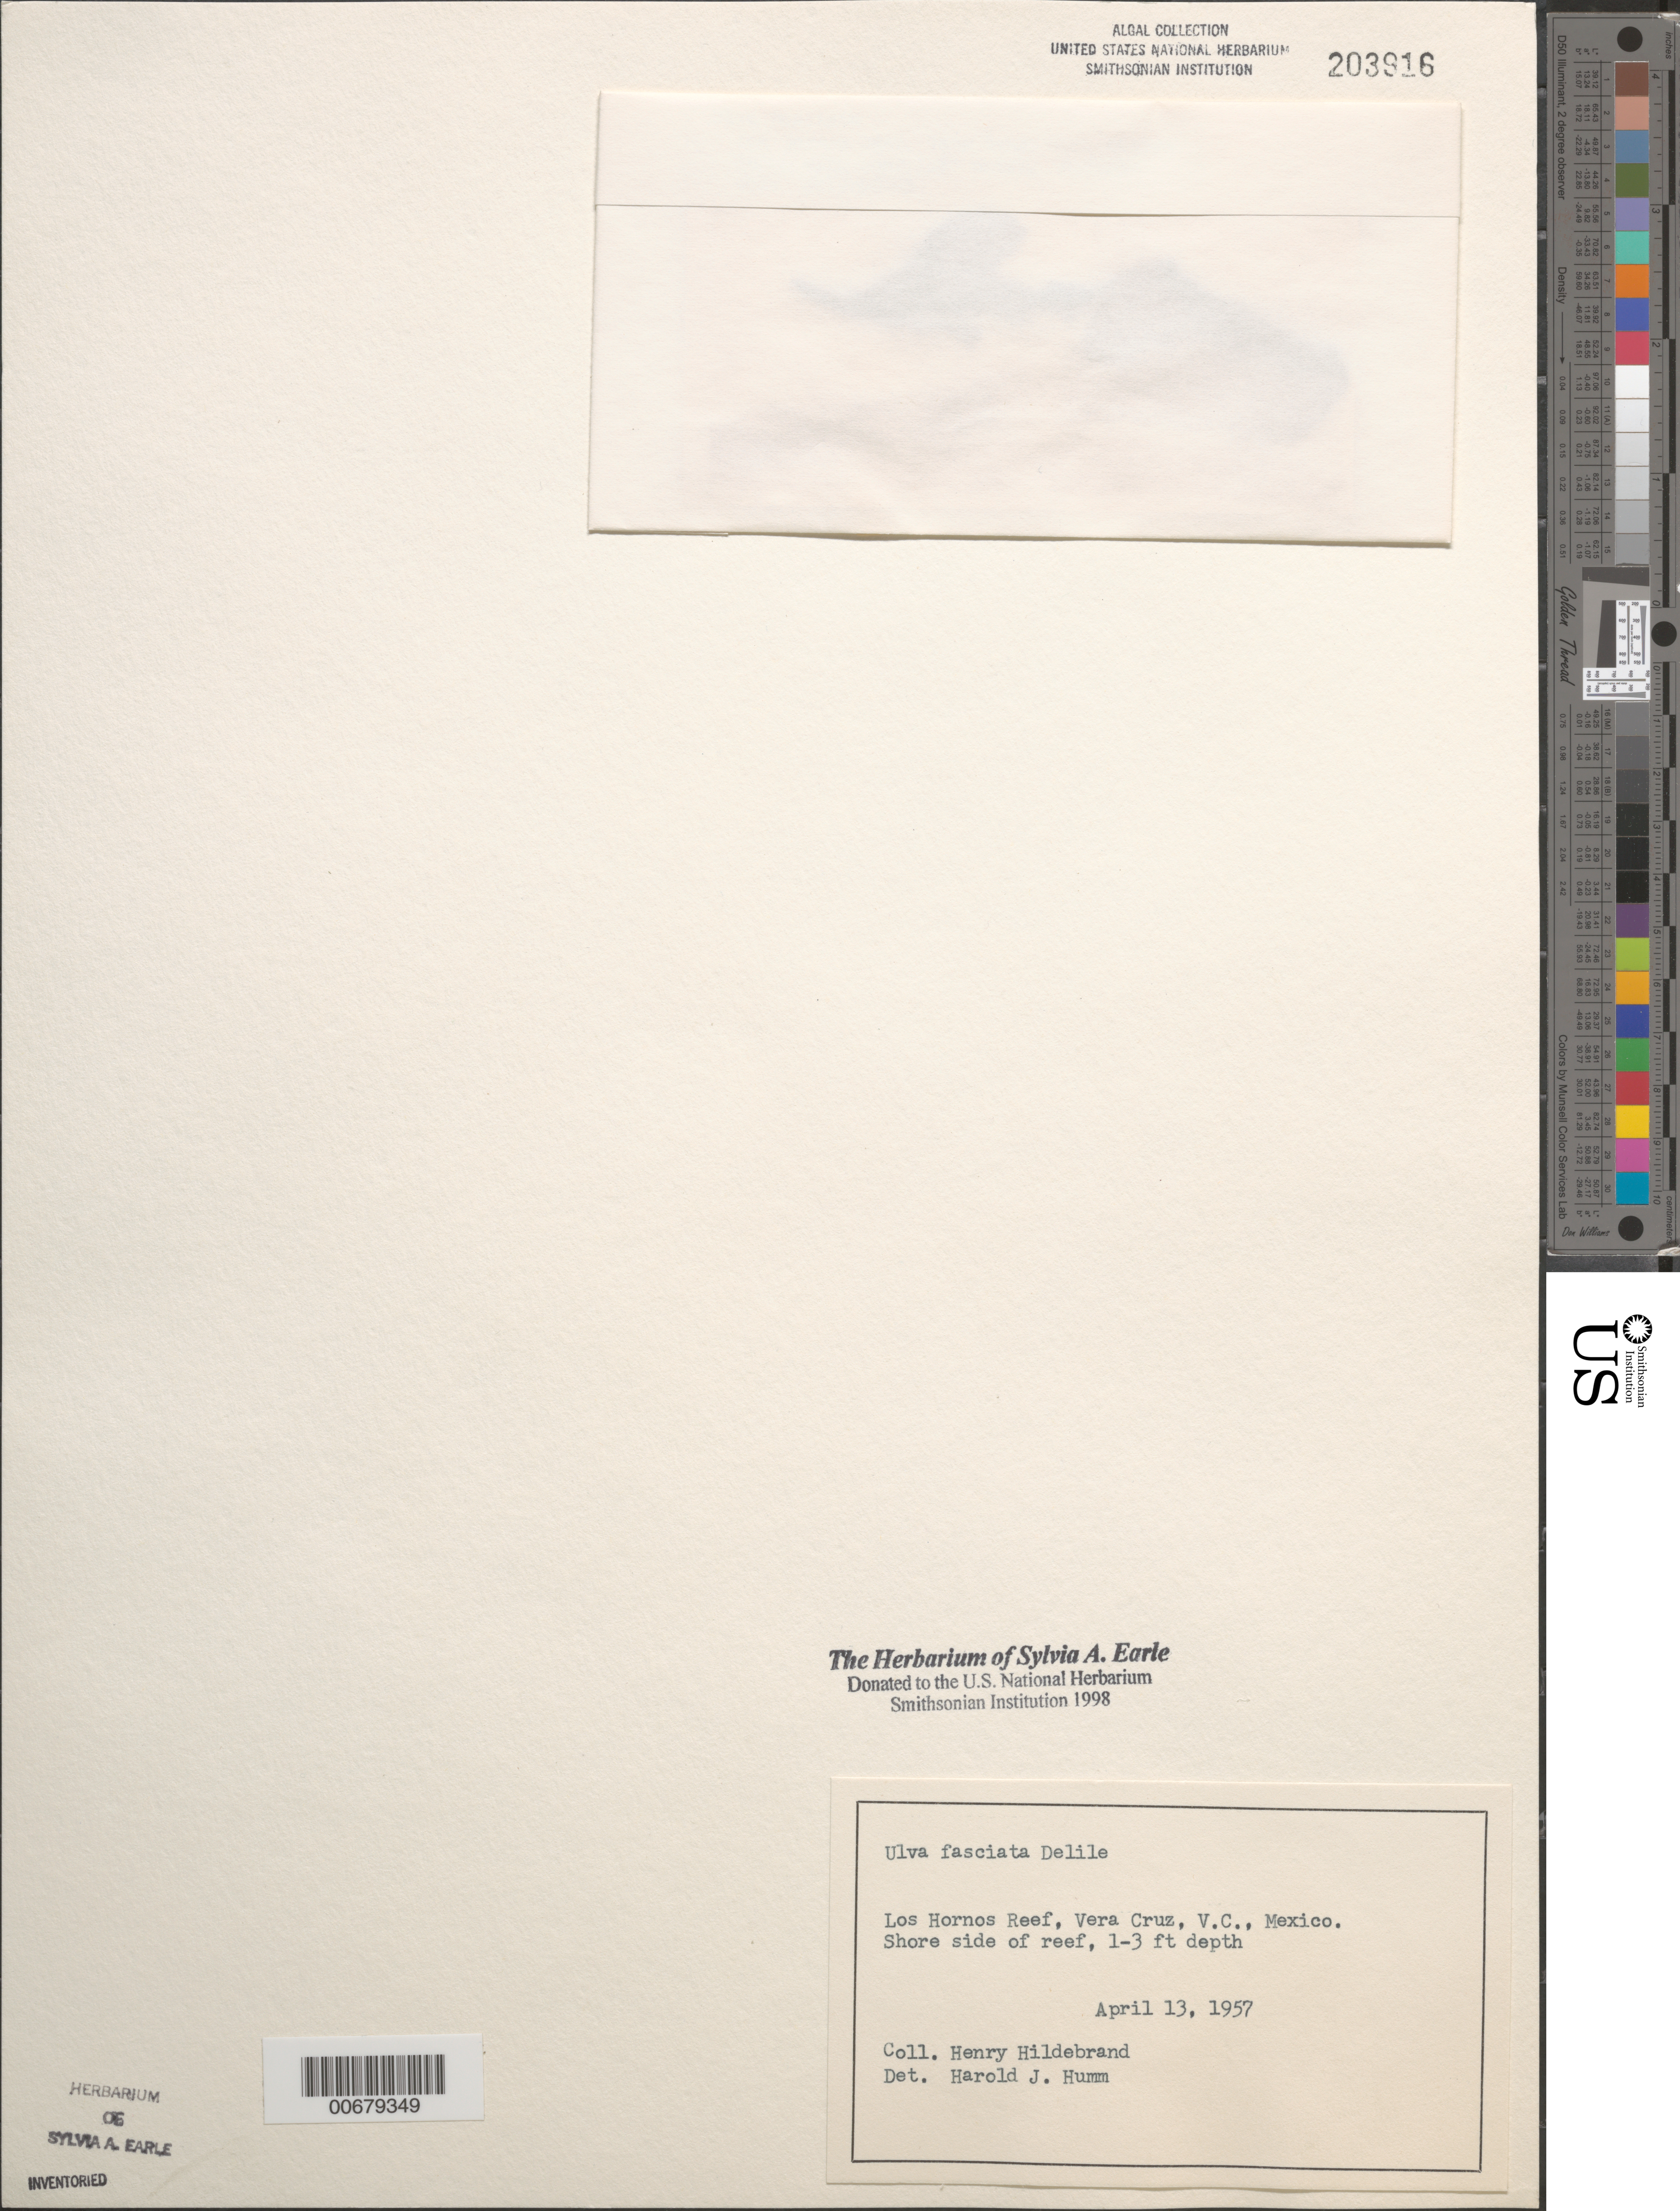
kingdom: Plantae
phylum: Chlorophyta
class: Ulvophyceae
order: Ulvales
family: Ulvaceae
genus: Ulva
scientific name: Ulva lactuca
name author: L.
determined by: Algae name updating Project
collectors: H. Hildebrand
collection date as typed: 13 Apr 1957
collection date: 1957-04-13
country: Mexico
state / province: Veracruz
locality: Los Hornos Reef, Veracruz (Vera Cruz)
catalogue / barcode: US 203916